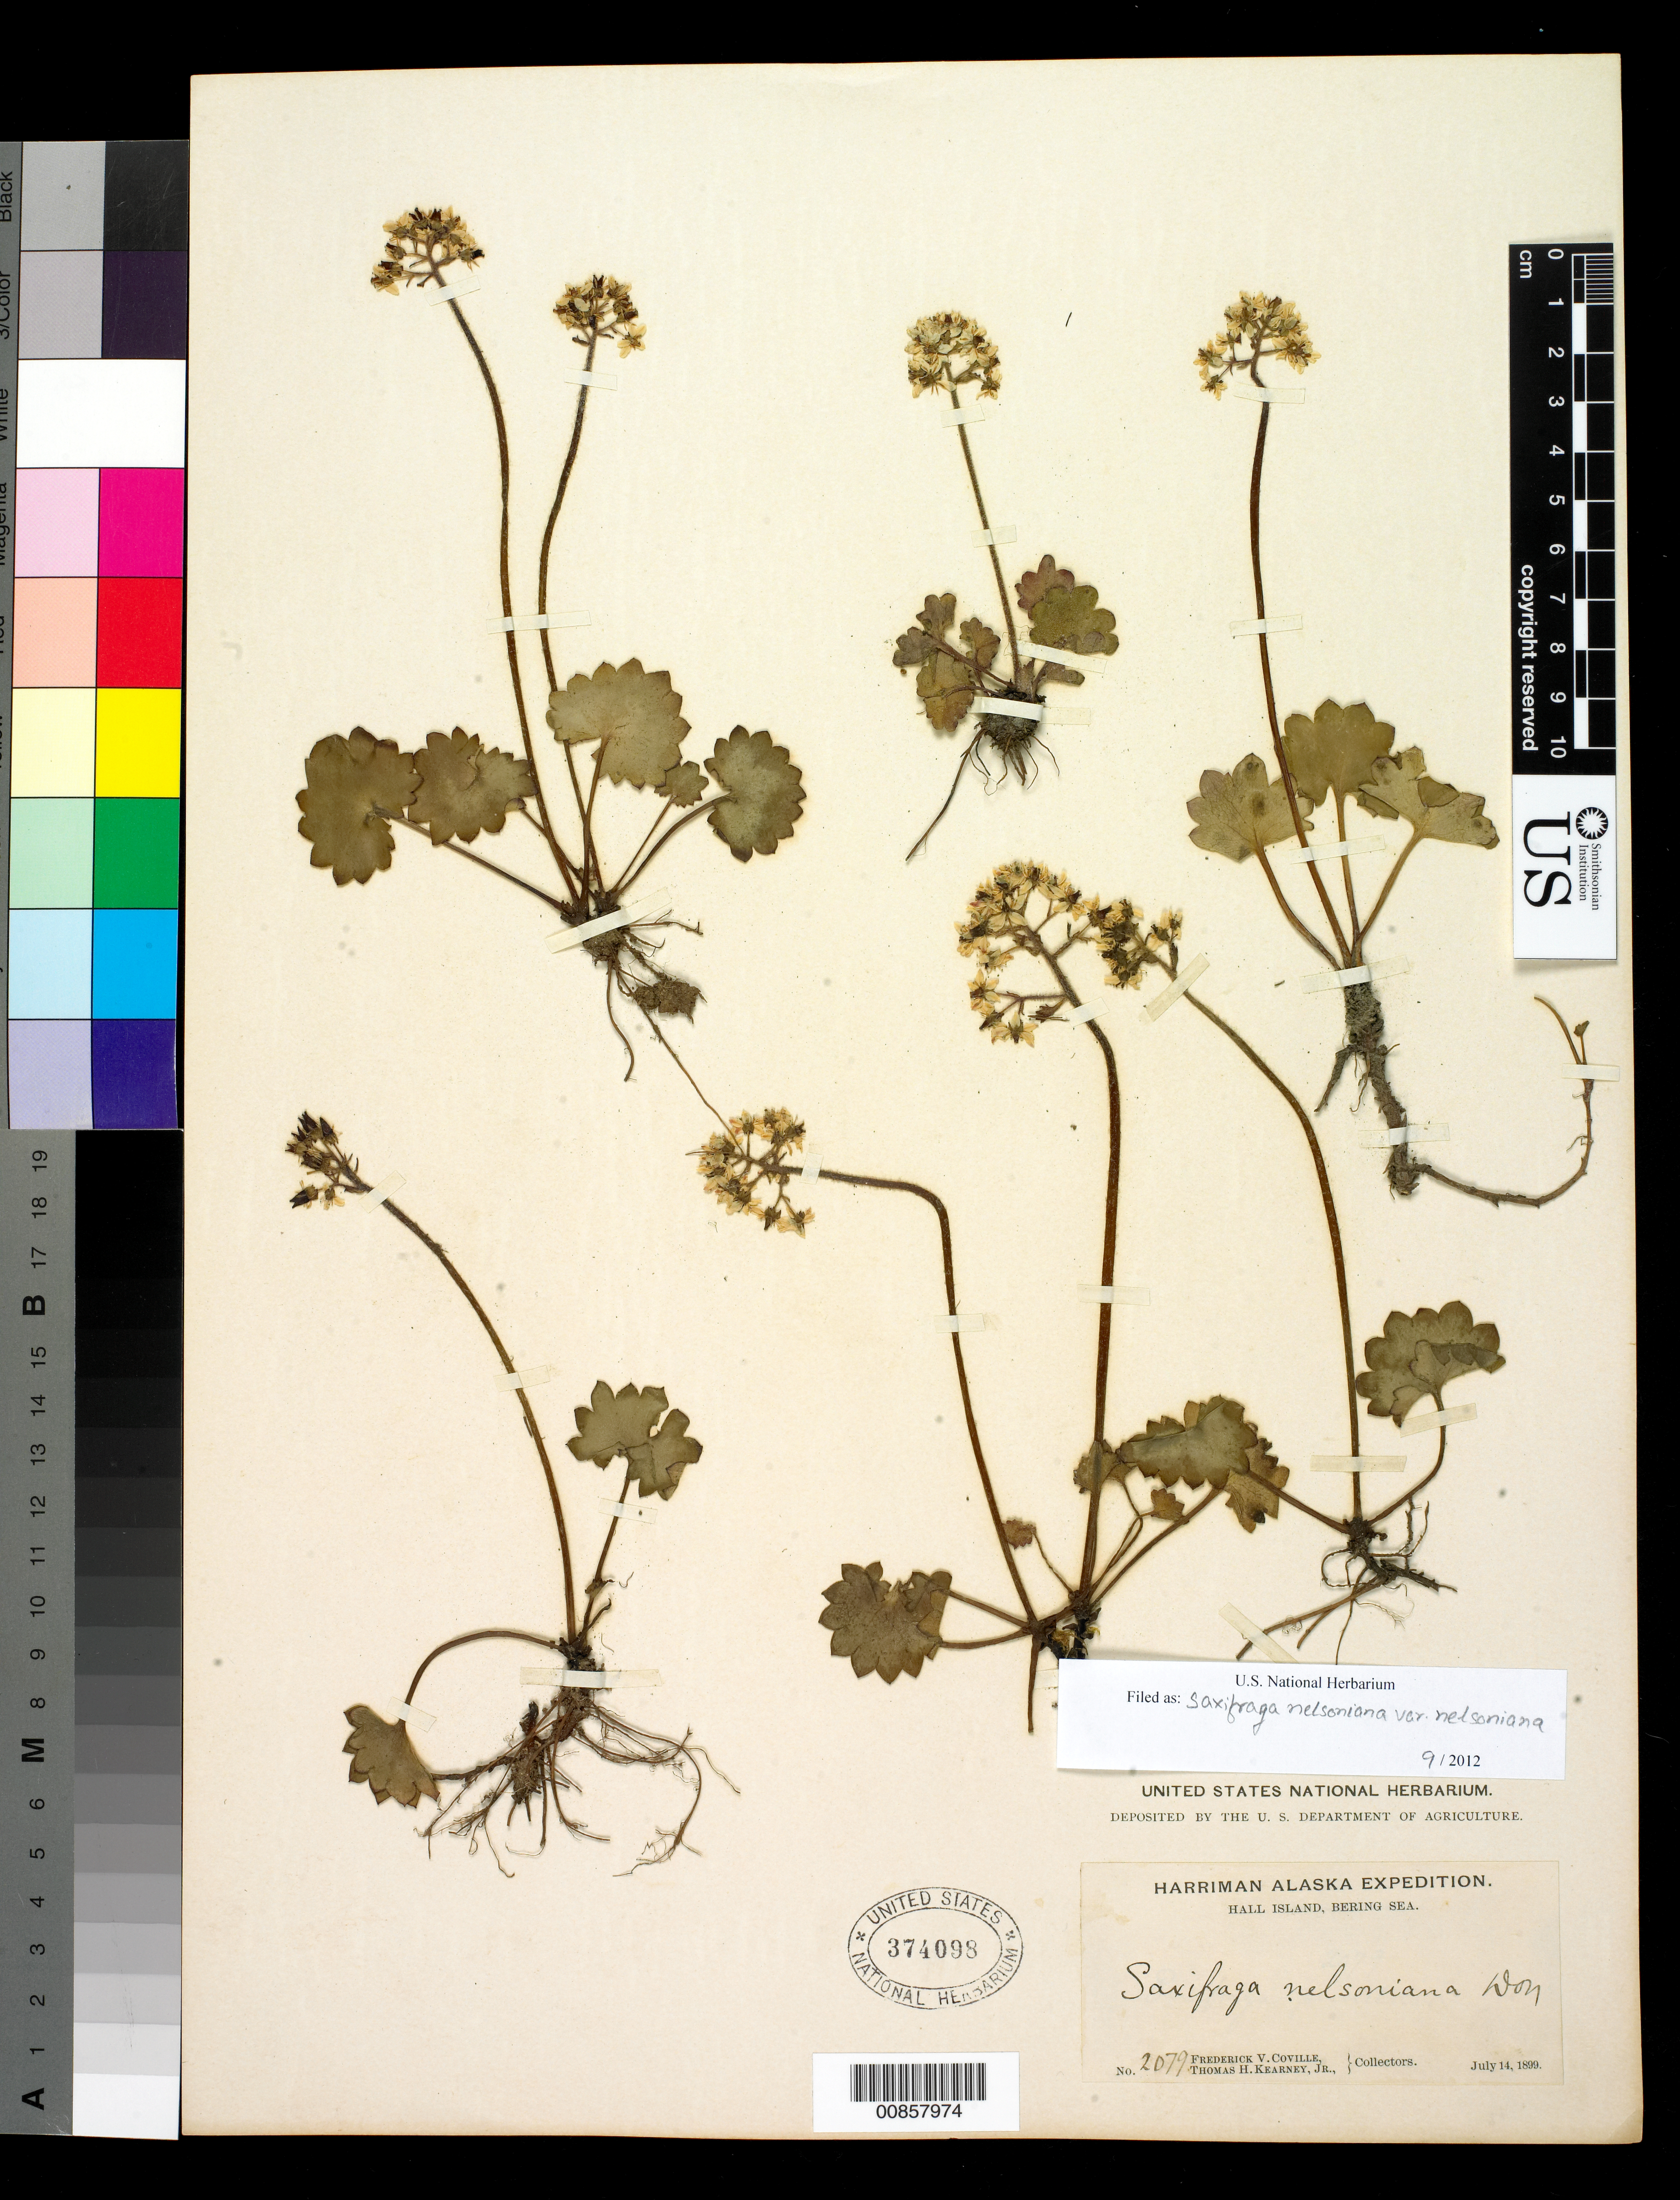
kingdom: Plantae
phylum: Tracheophyta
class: Magnoliopsida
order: Saxifragales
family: Saxifragaceae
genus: Micranthes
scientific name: Micranthes nelsoniana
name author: (D. Don) Small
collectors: F. V. Coville & T. H. Kearney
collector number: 2079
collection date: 1899-07-14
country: United States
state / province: Alaska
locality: Bering Sea.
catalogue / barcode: US 374098